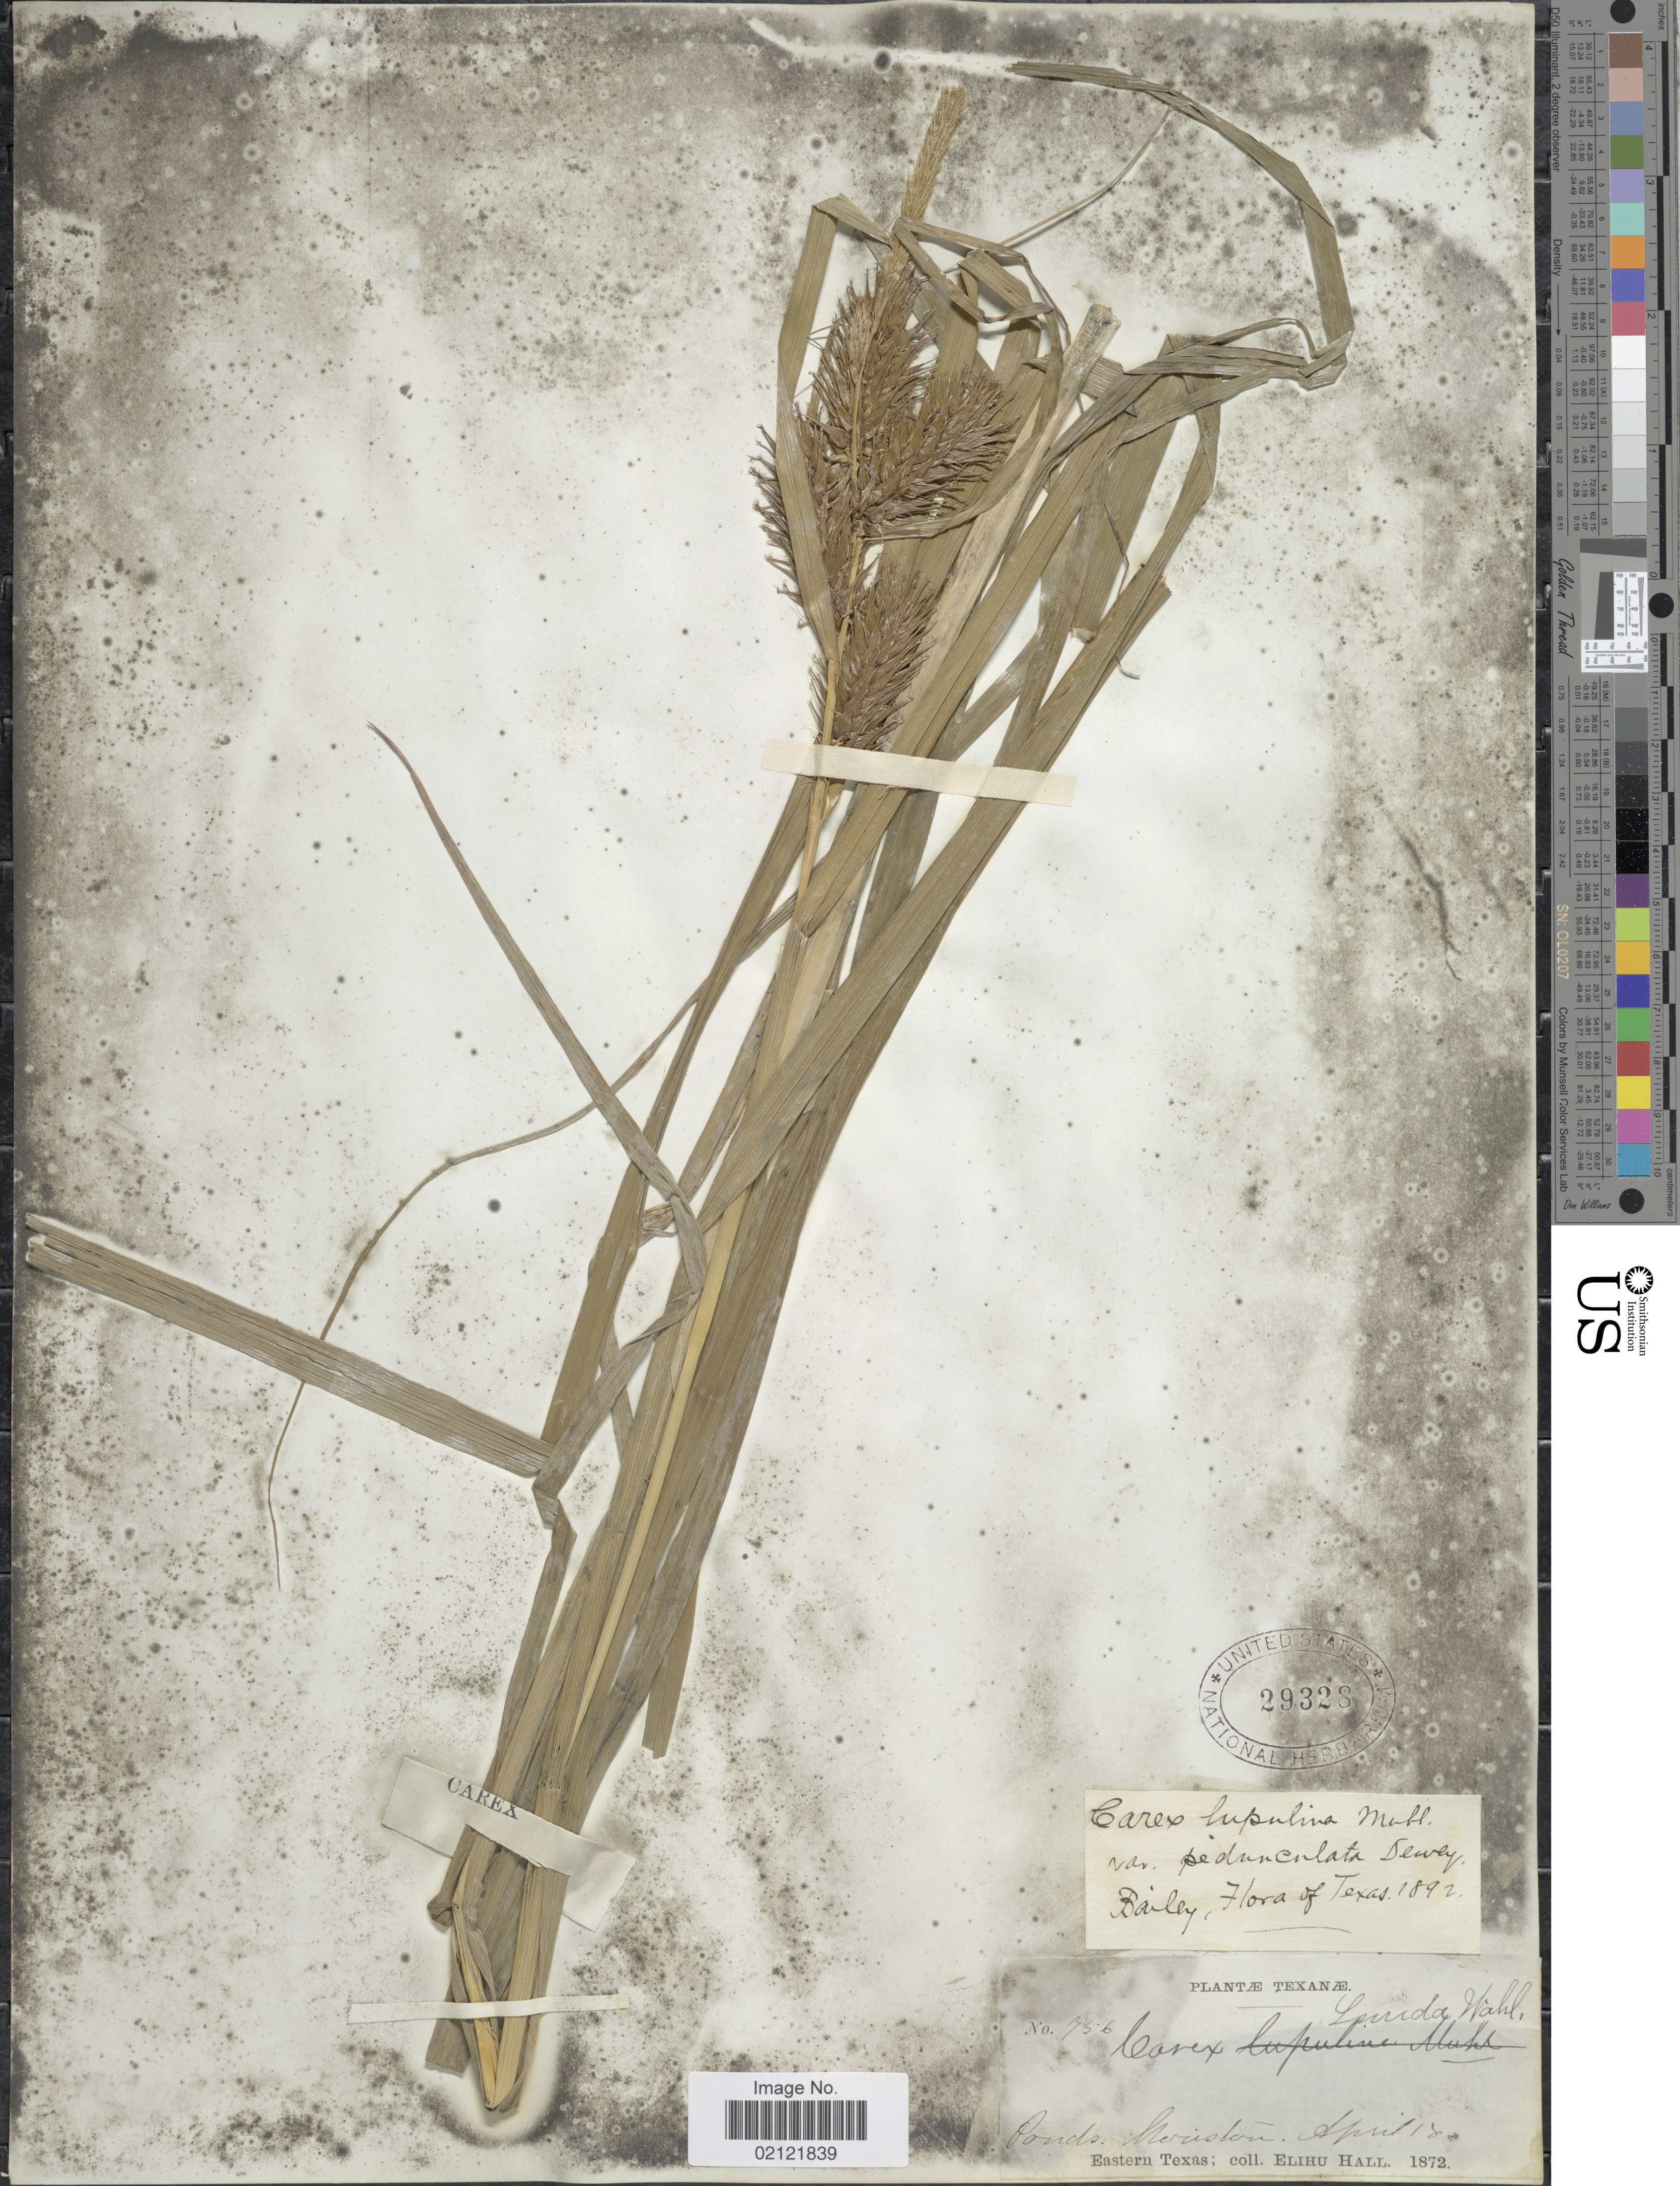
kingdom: Plantae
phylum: Tracheophyta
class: Liliopsida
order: Poales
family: Cyperaceae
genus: Carex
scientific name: Carex lupulina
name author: Muhl. ex Willd.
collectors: E. Hall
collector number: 756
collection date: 1872-04-18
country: United States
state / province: Texas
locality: Ponds. Houston. Eastern Texas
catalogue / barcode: US 29328